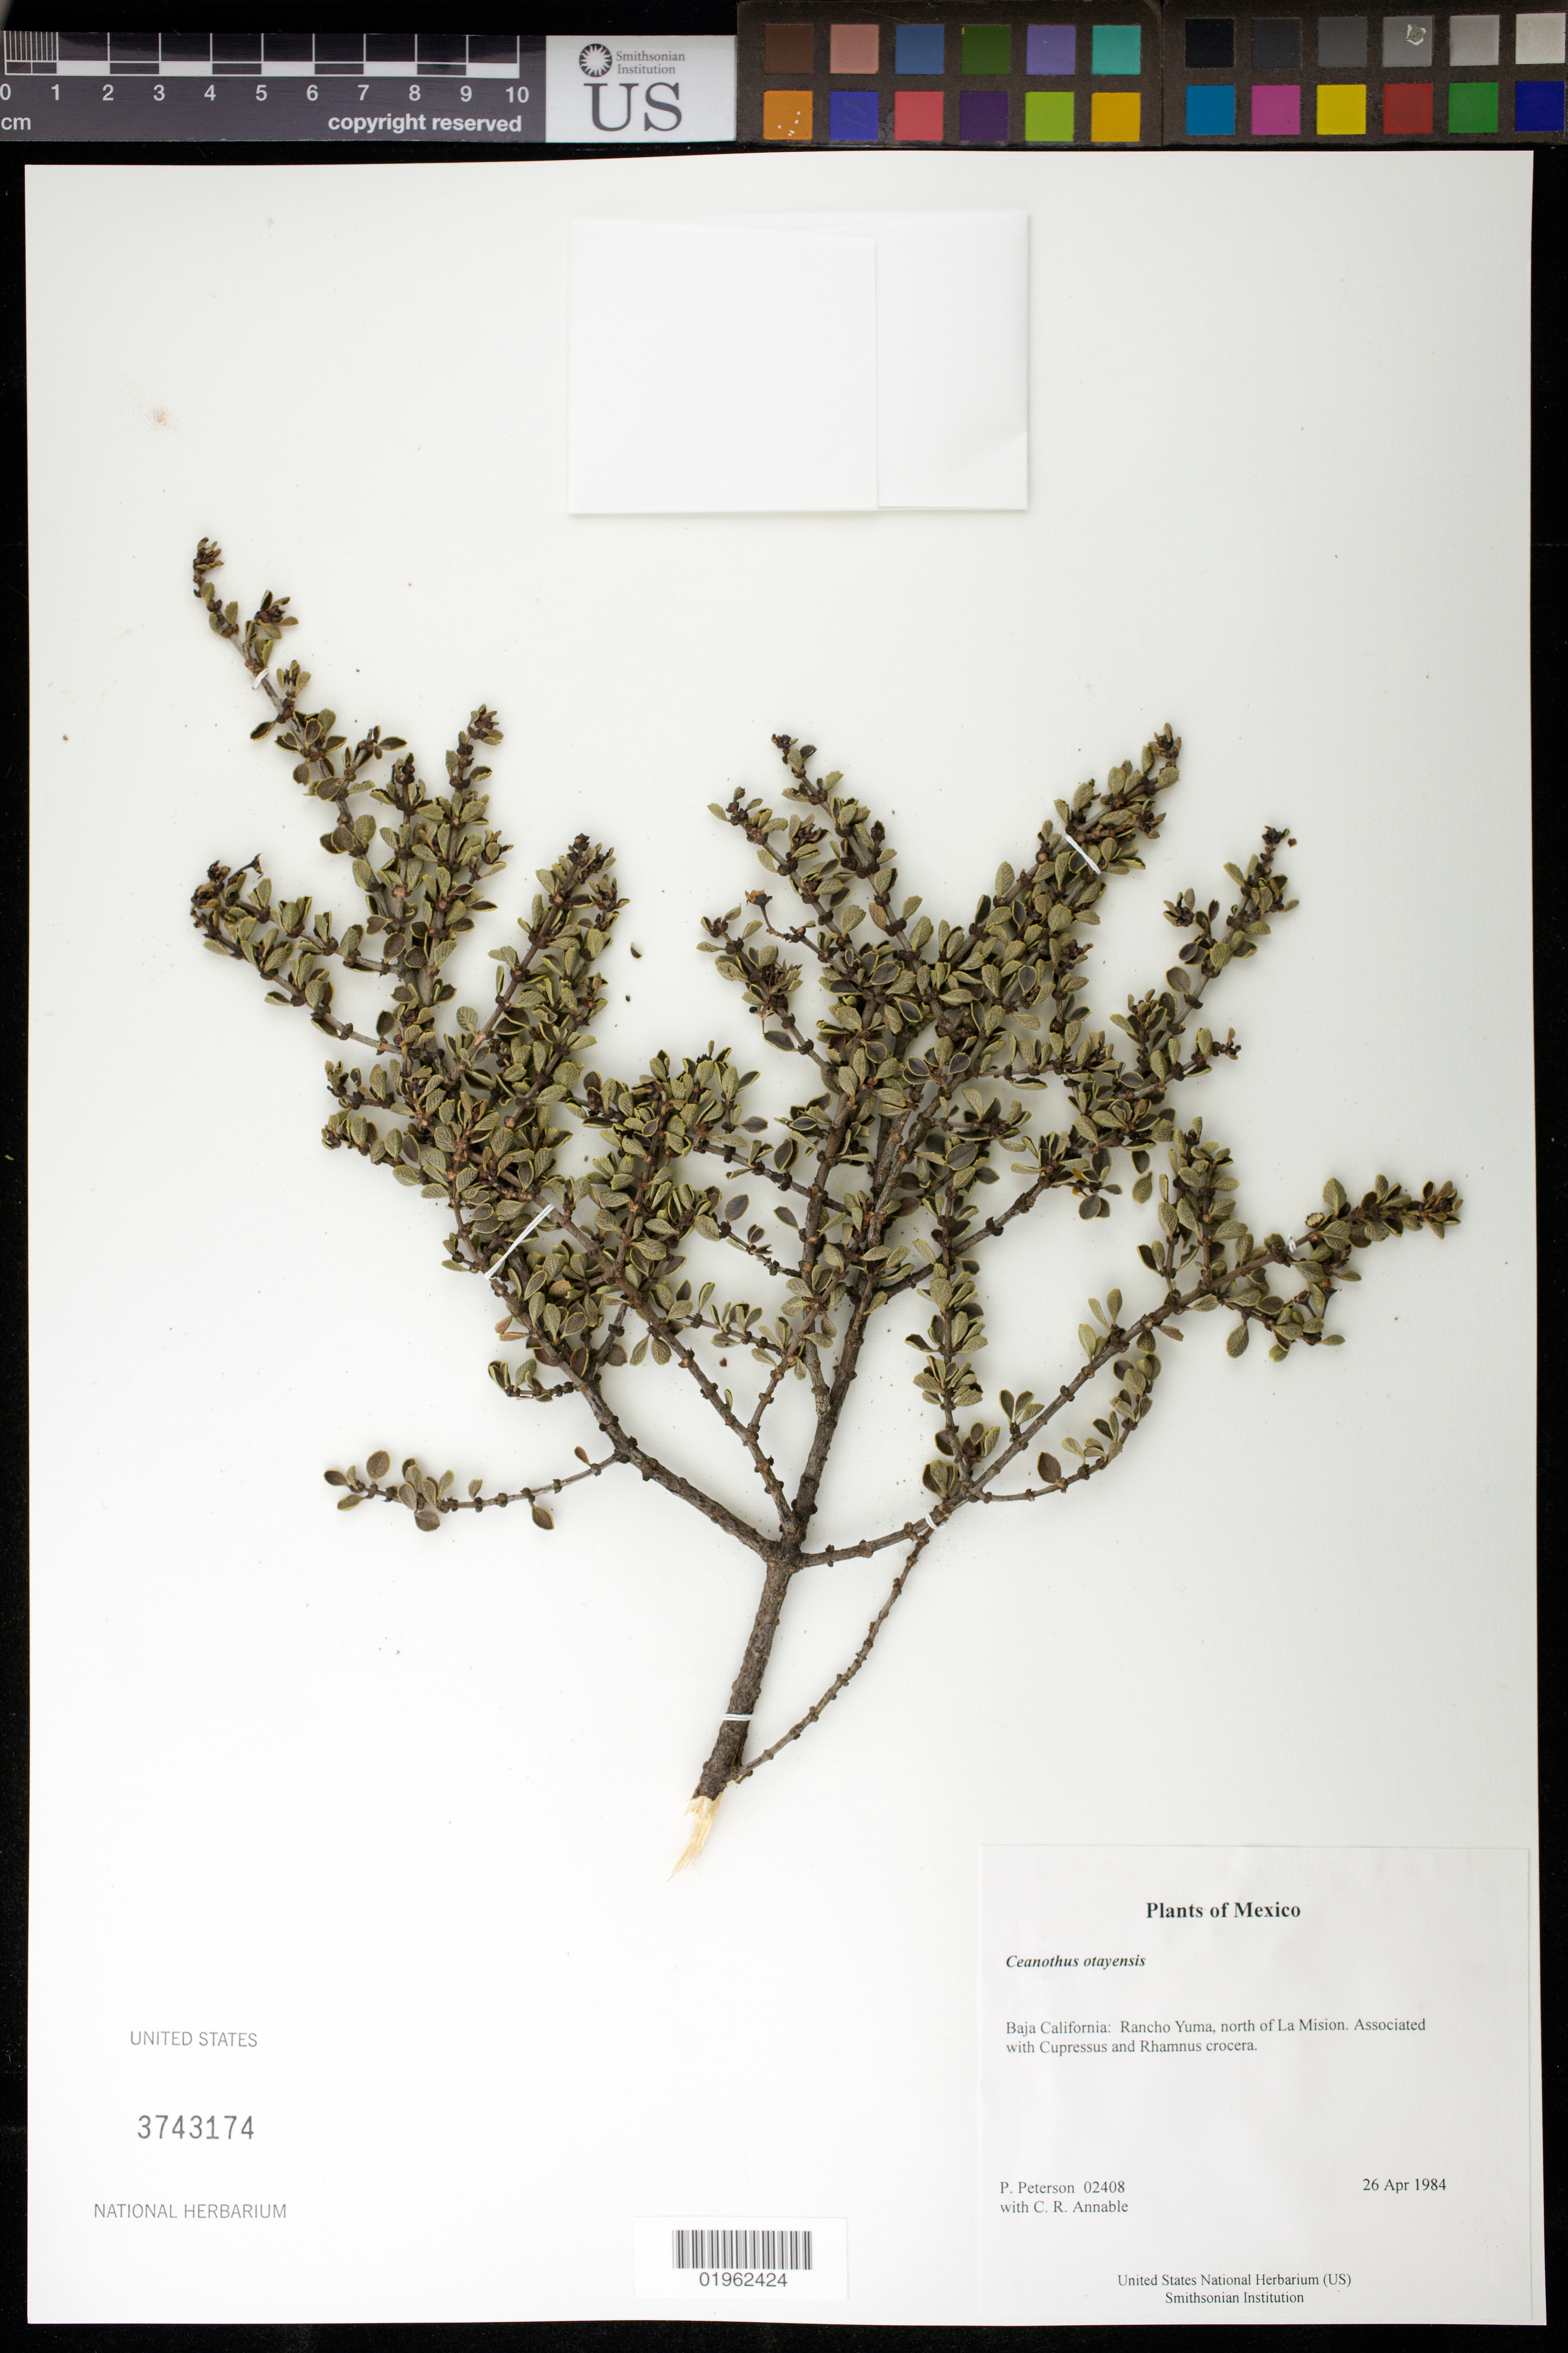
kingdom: Plantae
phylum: Tracheophyta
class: Magnoliopsida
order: Rosales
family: Rhamnaceae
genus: Ceanothus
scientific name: Ceanothus otayensis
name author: McMinn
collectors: P. M. Peterson & C. R. Annable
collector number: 02408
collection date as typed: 26 Apr 1984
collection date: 1984-04-26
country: Mexico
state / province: Baja California Norte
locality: Rancho Yuma, north of La Mision.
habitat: Associated with Cupressus and Rhamnus crocera.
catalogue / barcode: US 3743174